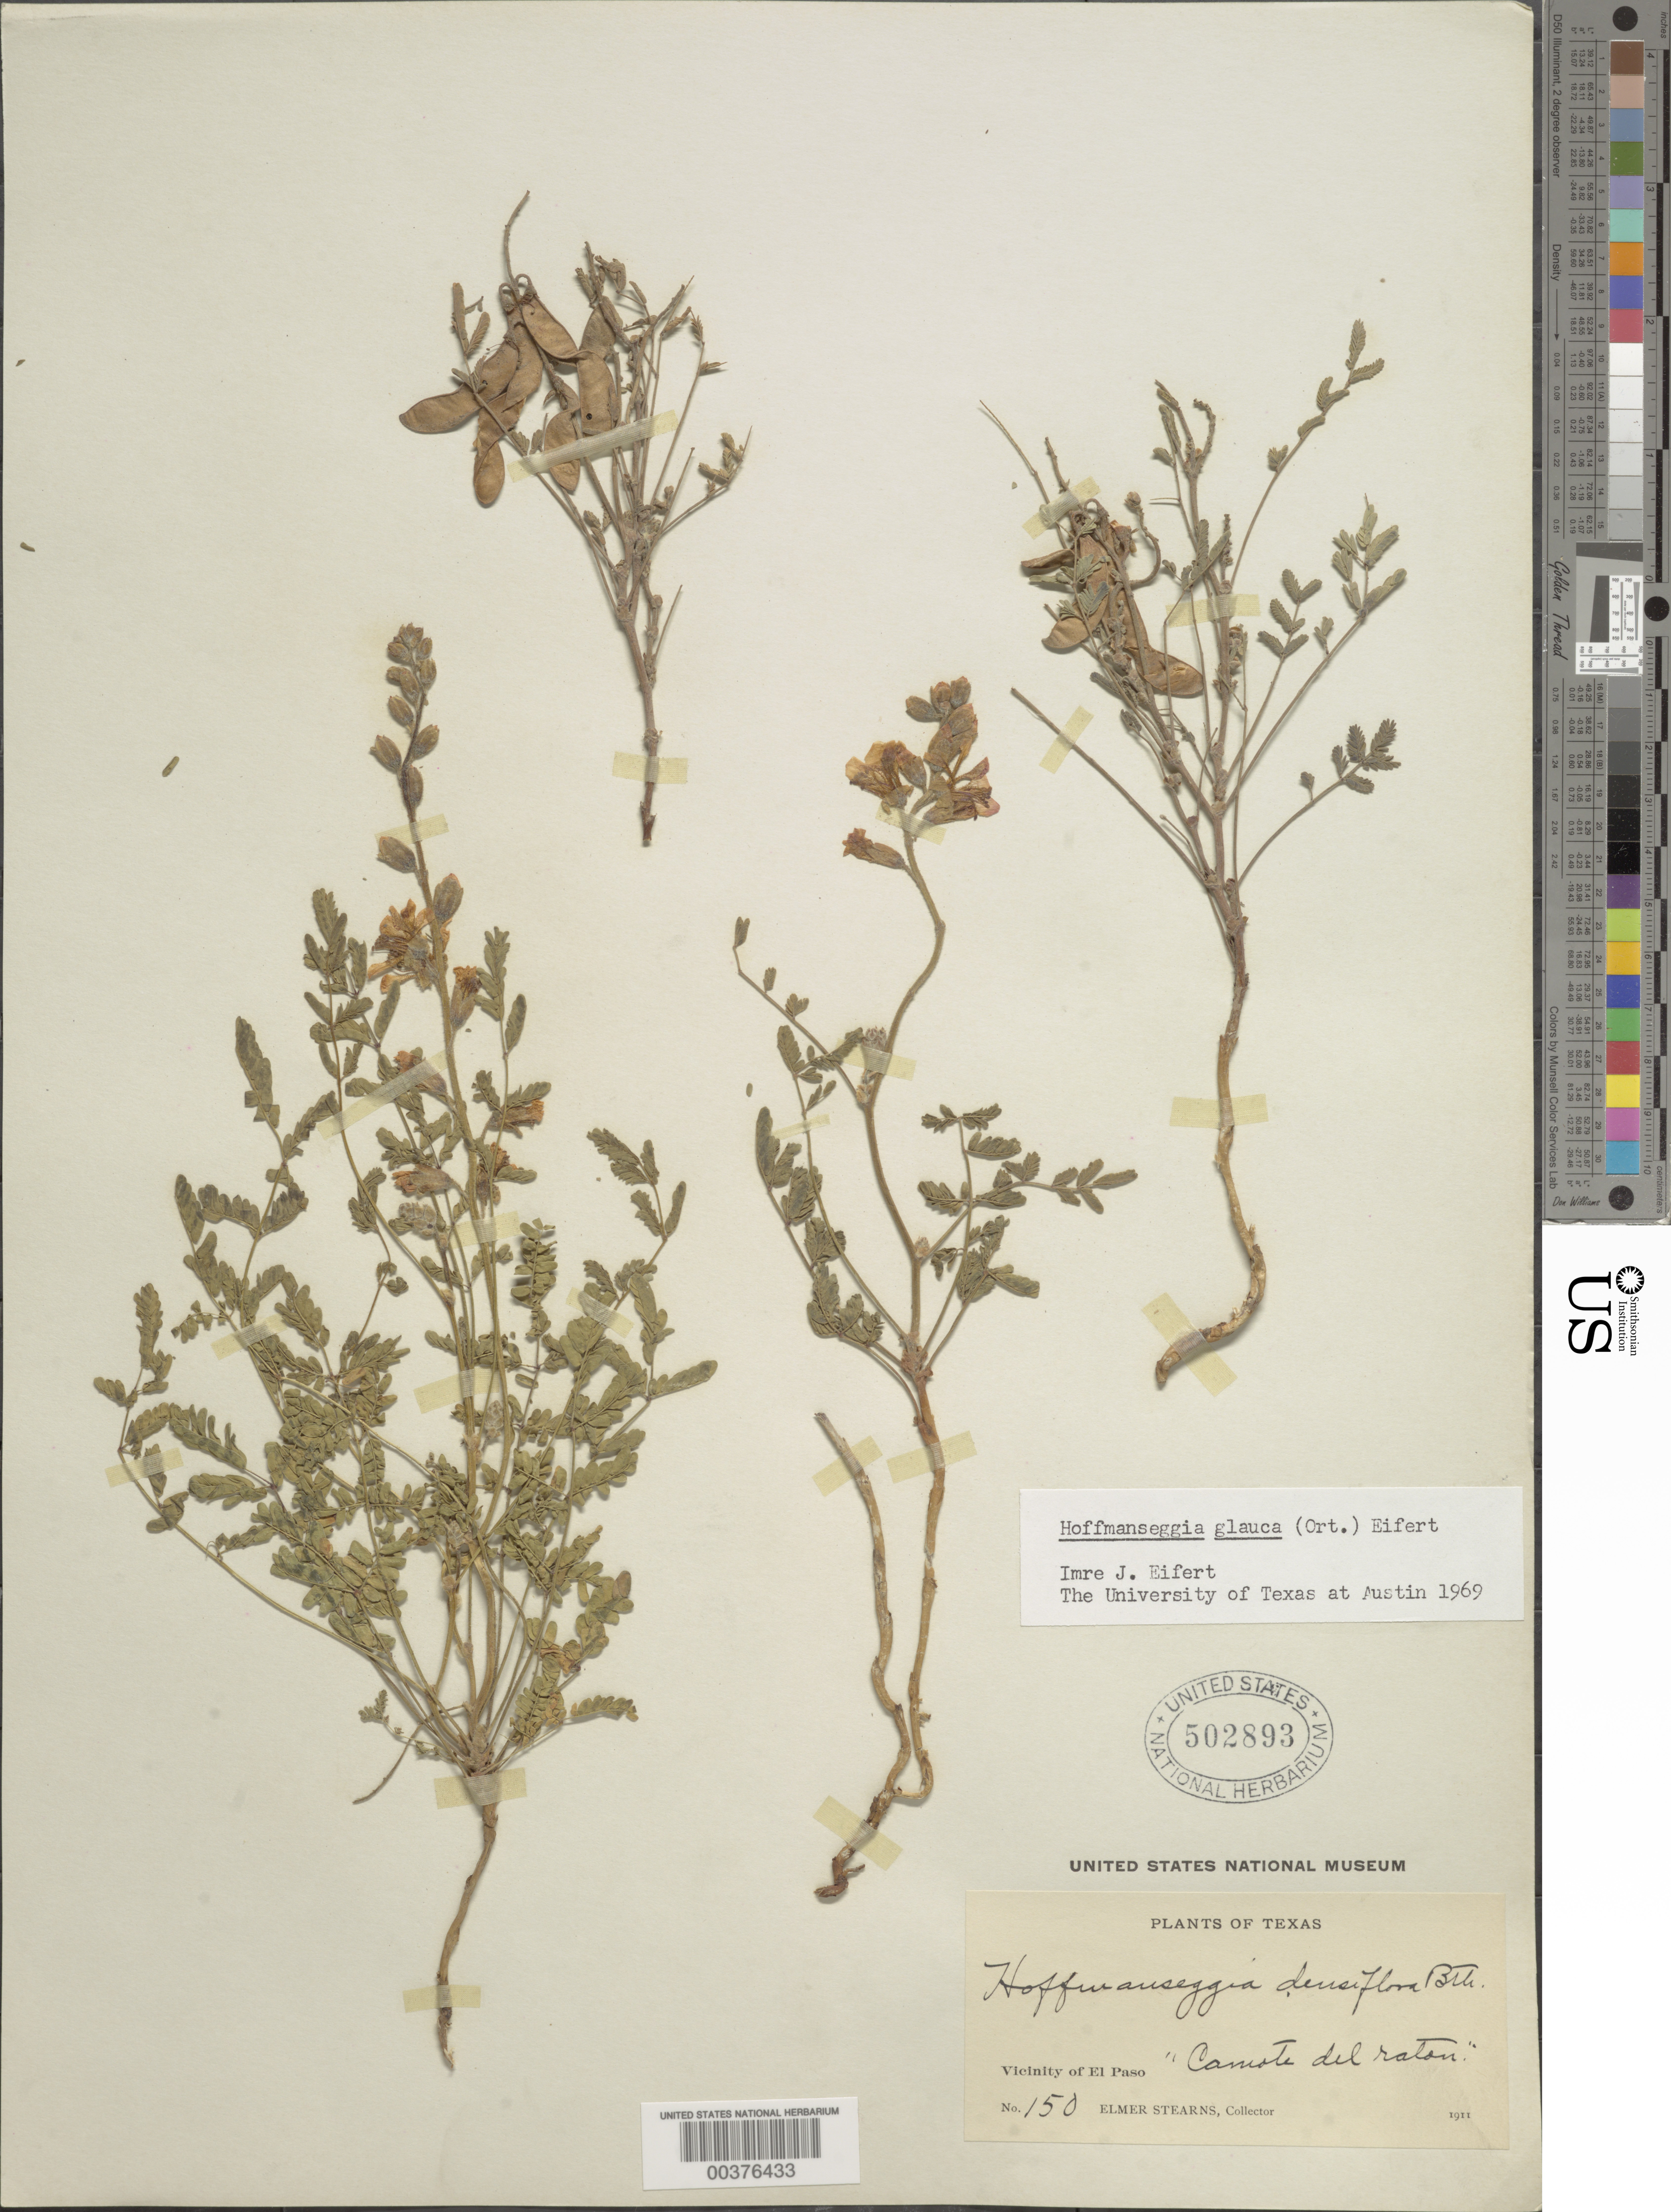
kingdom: Plantae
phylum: Tracheophyta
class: Magnoliopsida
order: Fabales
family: Fabaceae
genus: Hoffmannseggia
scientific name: Hoffmannseggia glauca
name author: (Ortega) Eifert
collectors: E. Stearns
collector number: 150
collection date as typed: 1911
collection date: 1911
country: United States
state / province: Texas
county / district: El Paso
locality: Vicinity of el paso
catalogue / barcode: US 502893